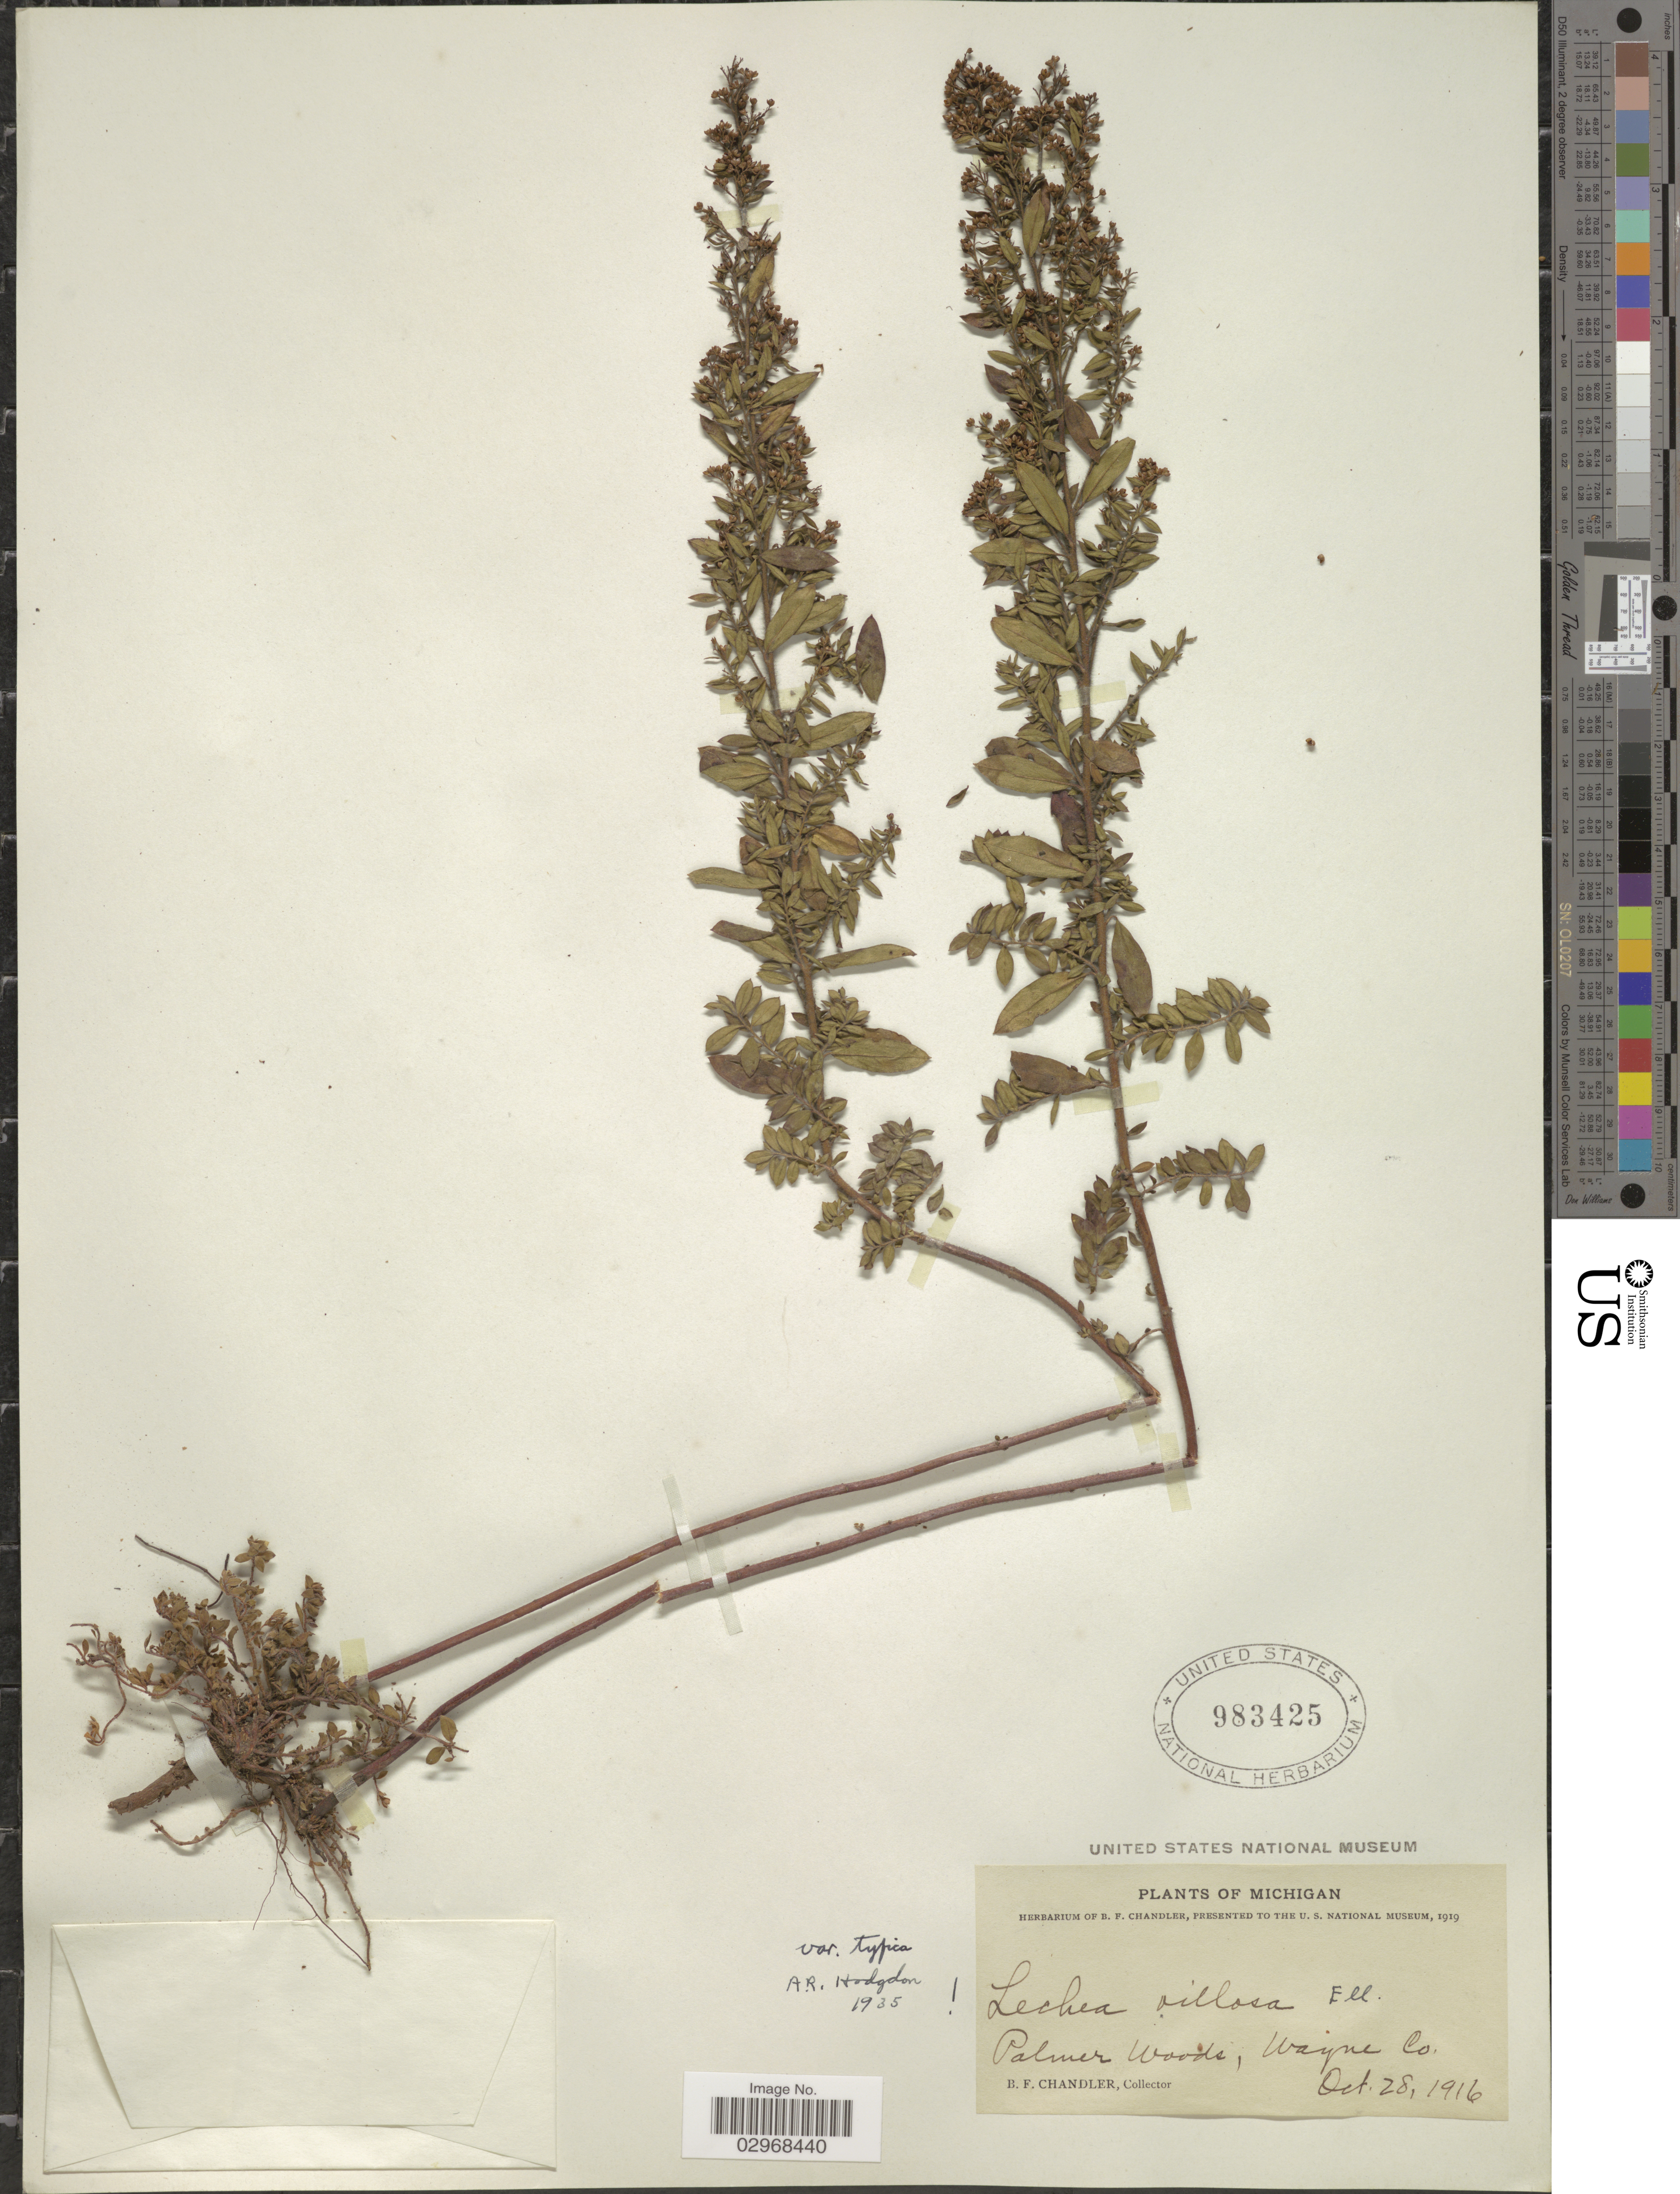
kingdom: Plantae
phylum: Tracheophyta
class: Magnoliopsida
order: Malvales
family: Cistaceae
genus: Lechea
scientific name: Lechea villosa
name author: Elliott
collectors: B. F. Chandler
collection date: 1916-10-28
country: United States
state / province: Michigan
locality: Palmer Woods, Wayne Co.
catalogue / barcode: US 983425